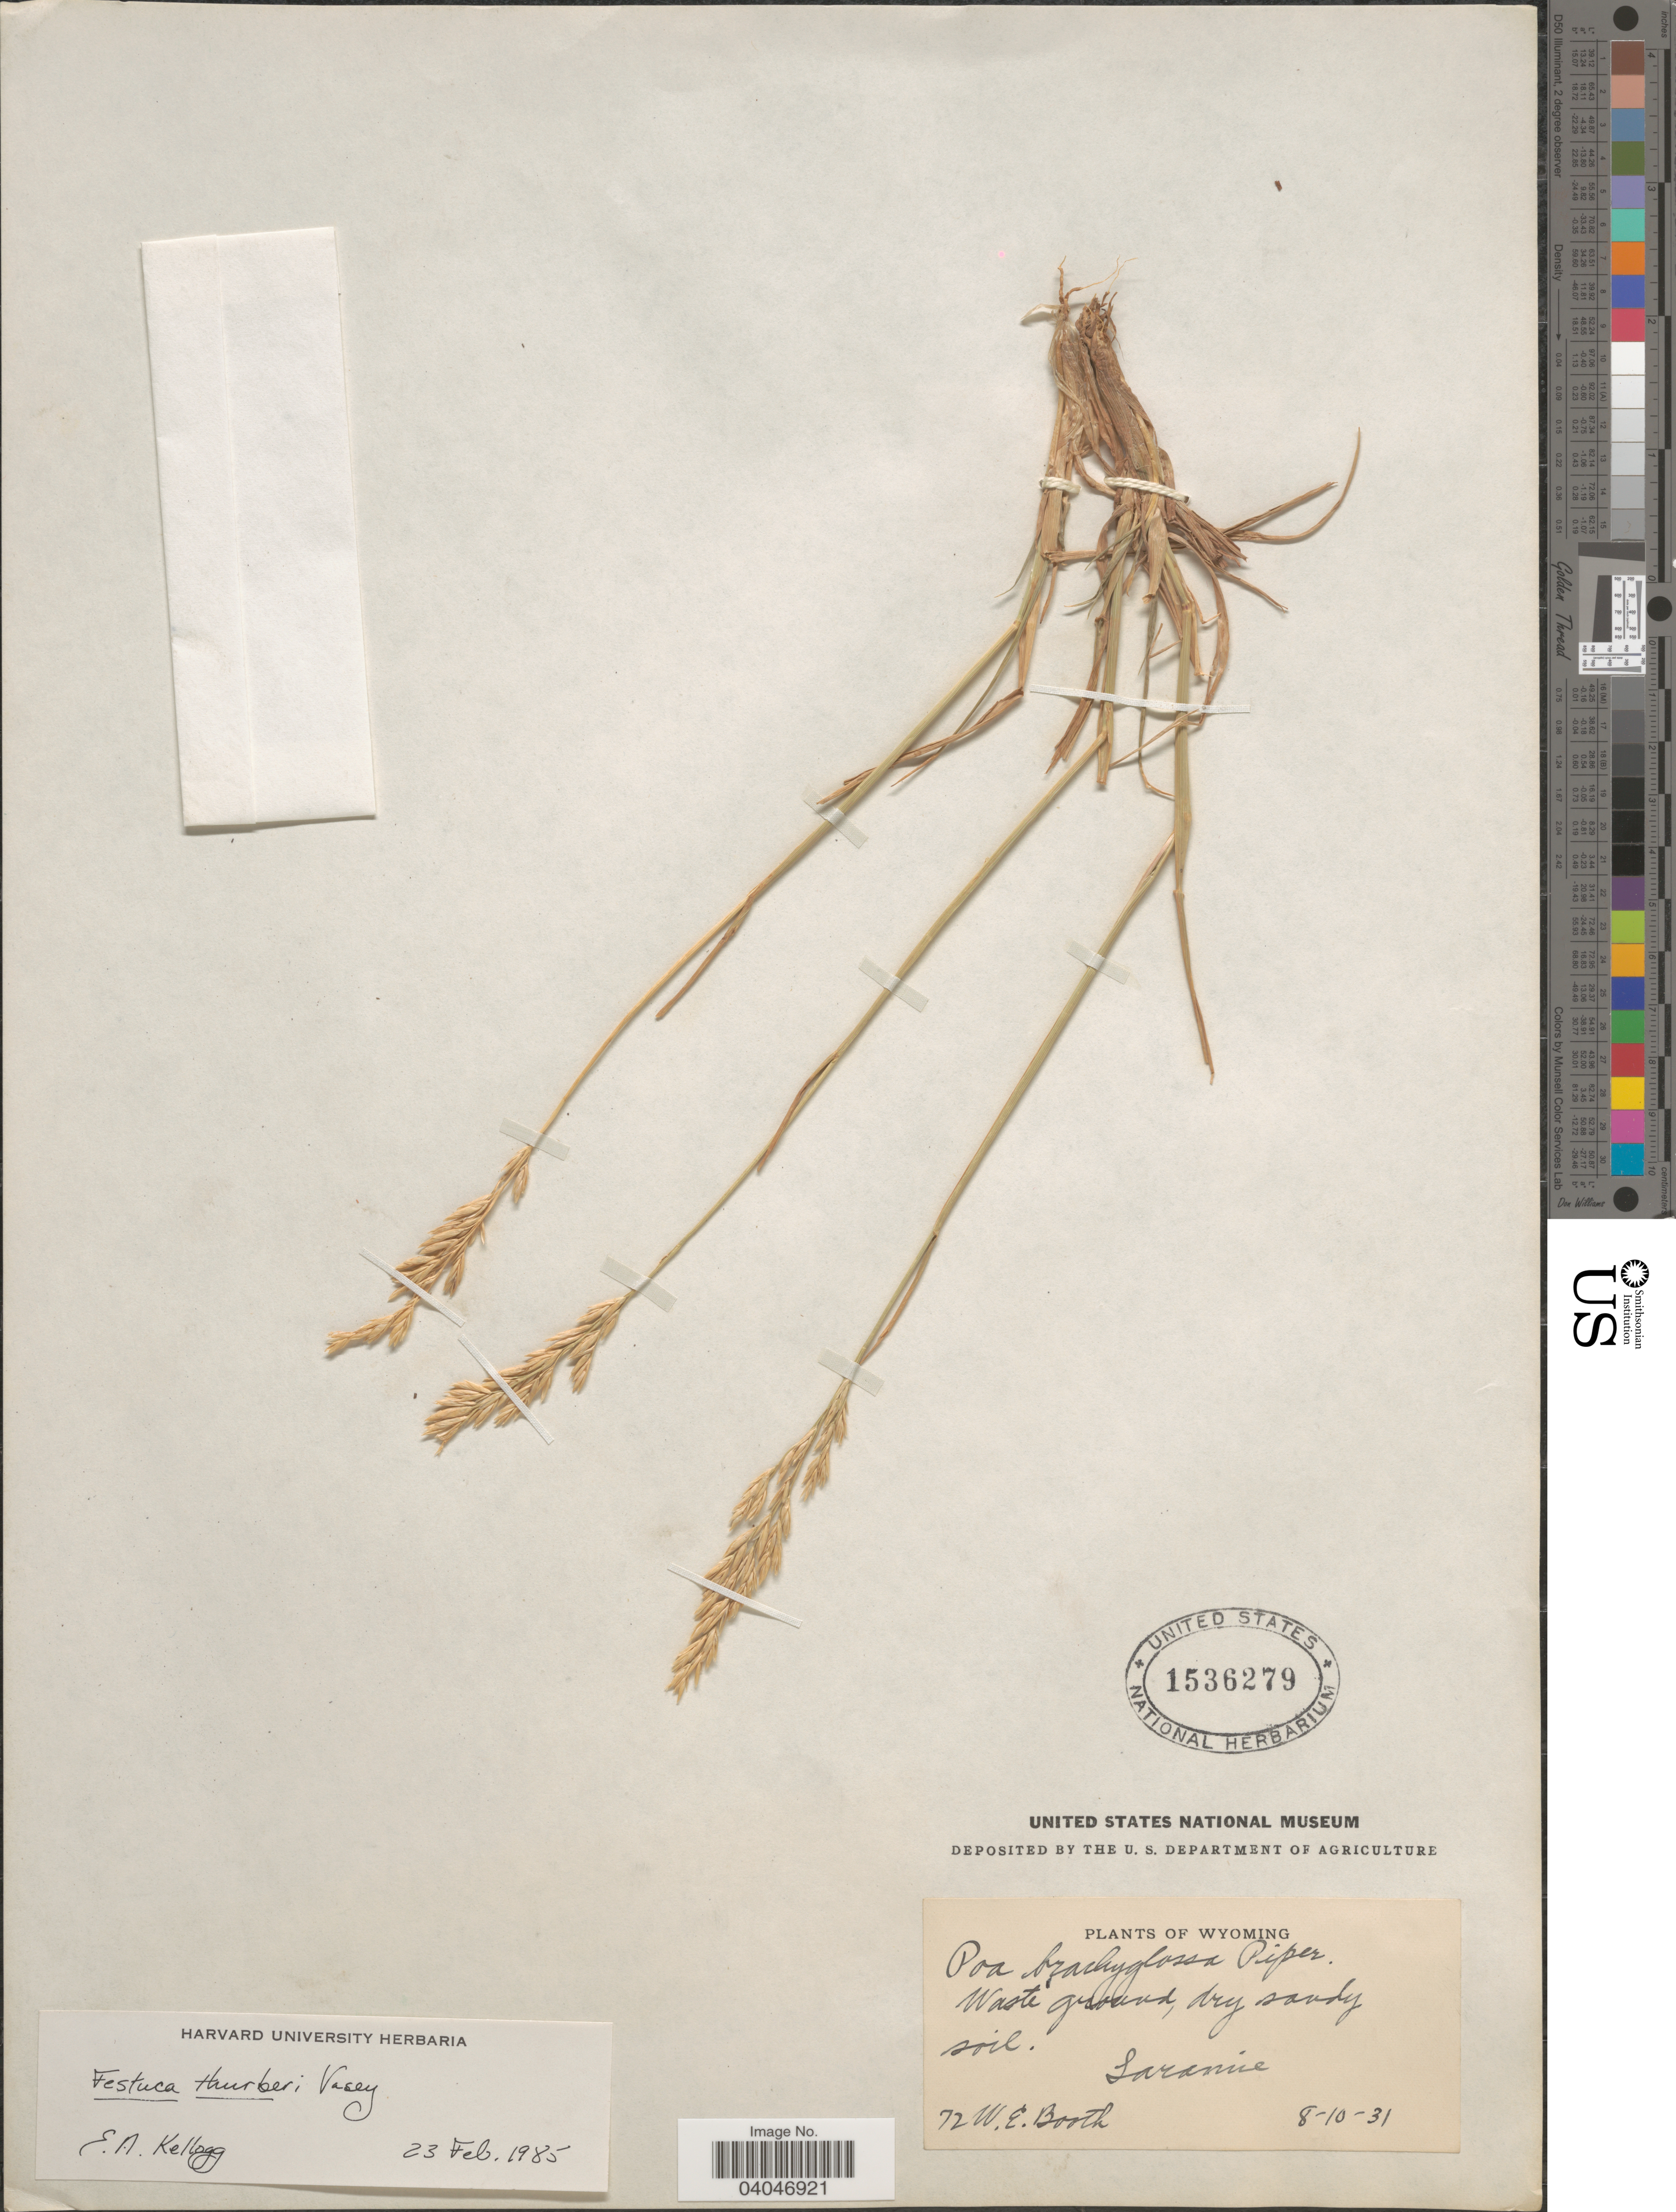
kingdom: Plantae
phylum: Tracheophyta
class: Liliopsida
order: Poales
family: Poaceae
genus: Festuca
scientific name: Festuca thurberi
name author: Vasey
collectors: W. Booth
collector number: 72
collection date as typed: Transcribed d/m/y: 10/8/31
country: United States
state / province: Wyoming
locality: Laramie.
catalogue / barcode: US 1536279